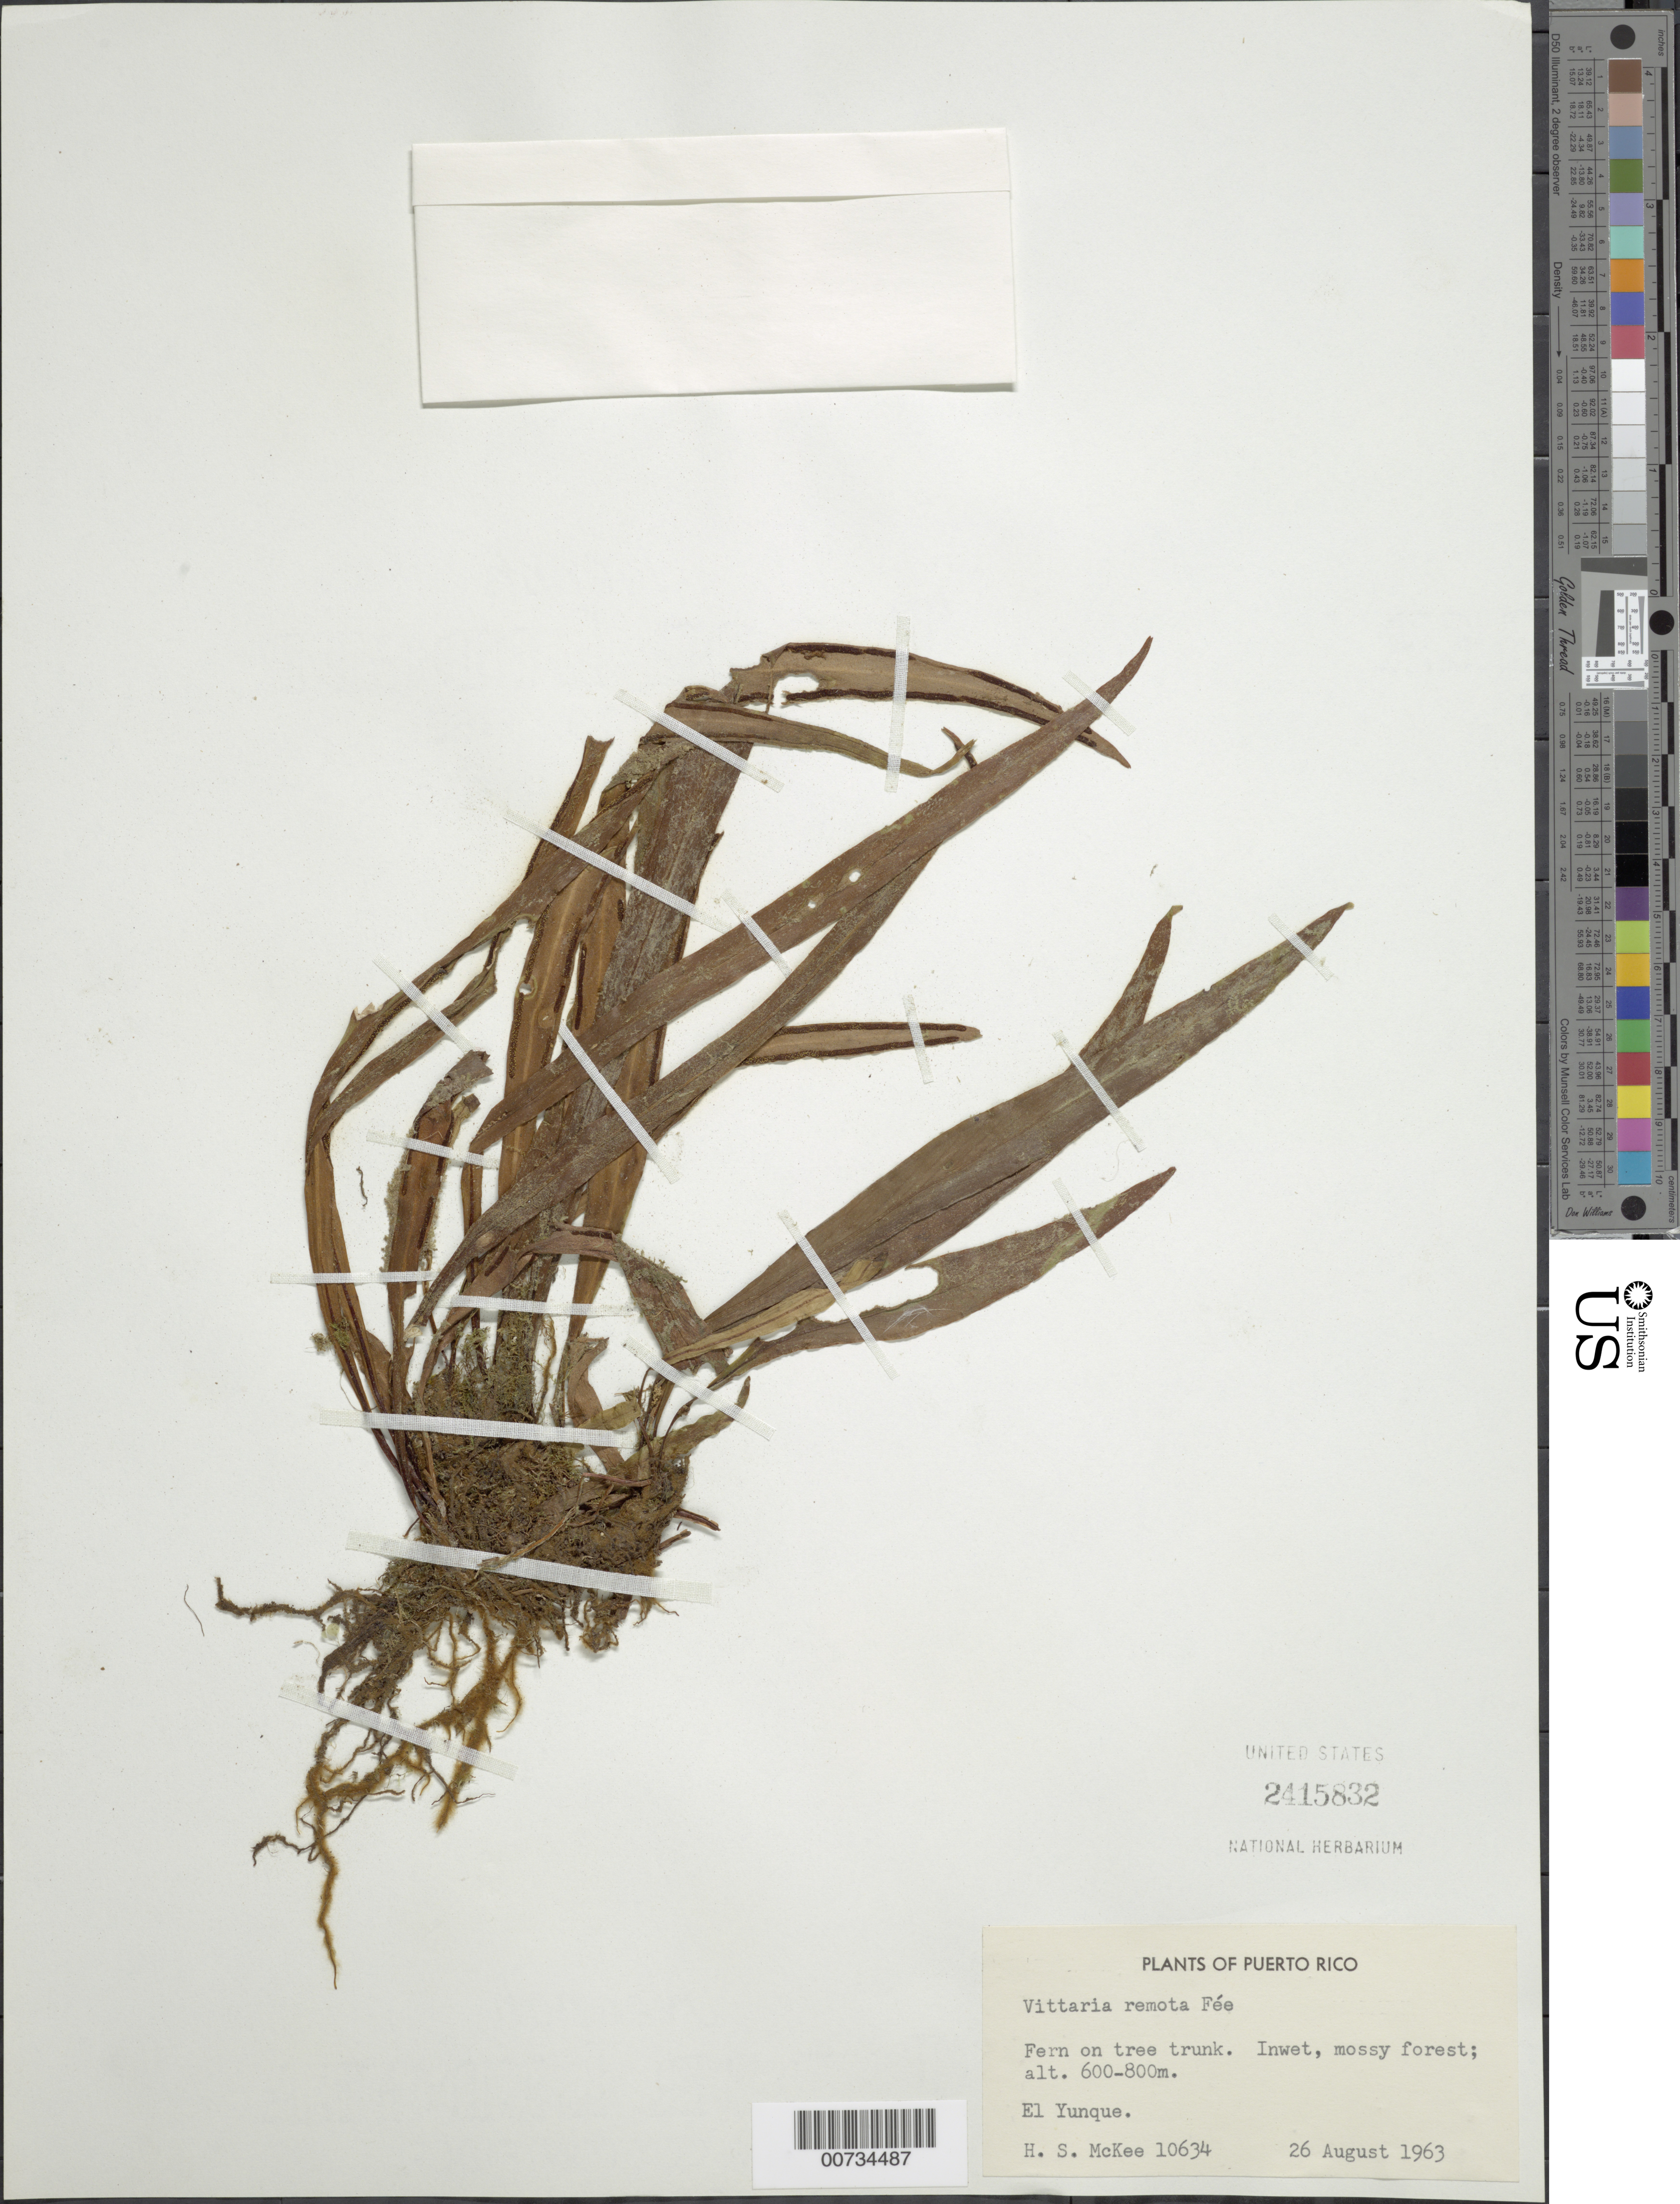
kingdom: Plantae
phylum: Tracheophyta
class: Polypodiopsida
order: Polypodiales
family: Pteridaceae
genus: Radiovittaria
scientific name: Radiovittaria remota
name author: (Fée) E.H. Crane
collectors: H. S. McKee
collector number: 10634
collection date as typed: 26 Aug 1963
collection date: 1963-08-26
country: Puerto Rico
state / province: Río Grande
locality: El Yunque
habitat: In wet, mossy forest, on tree trunk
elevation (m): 600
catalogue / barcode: US 2415832